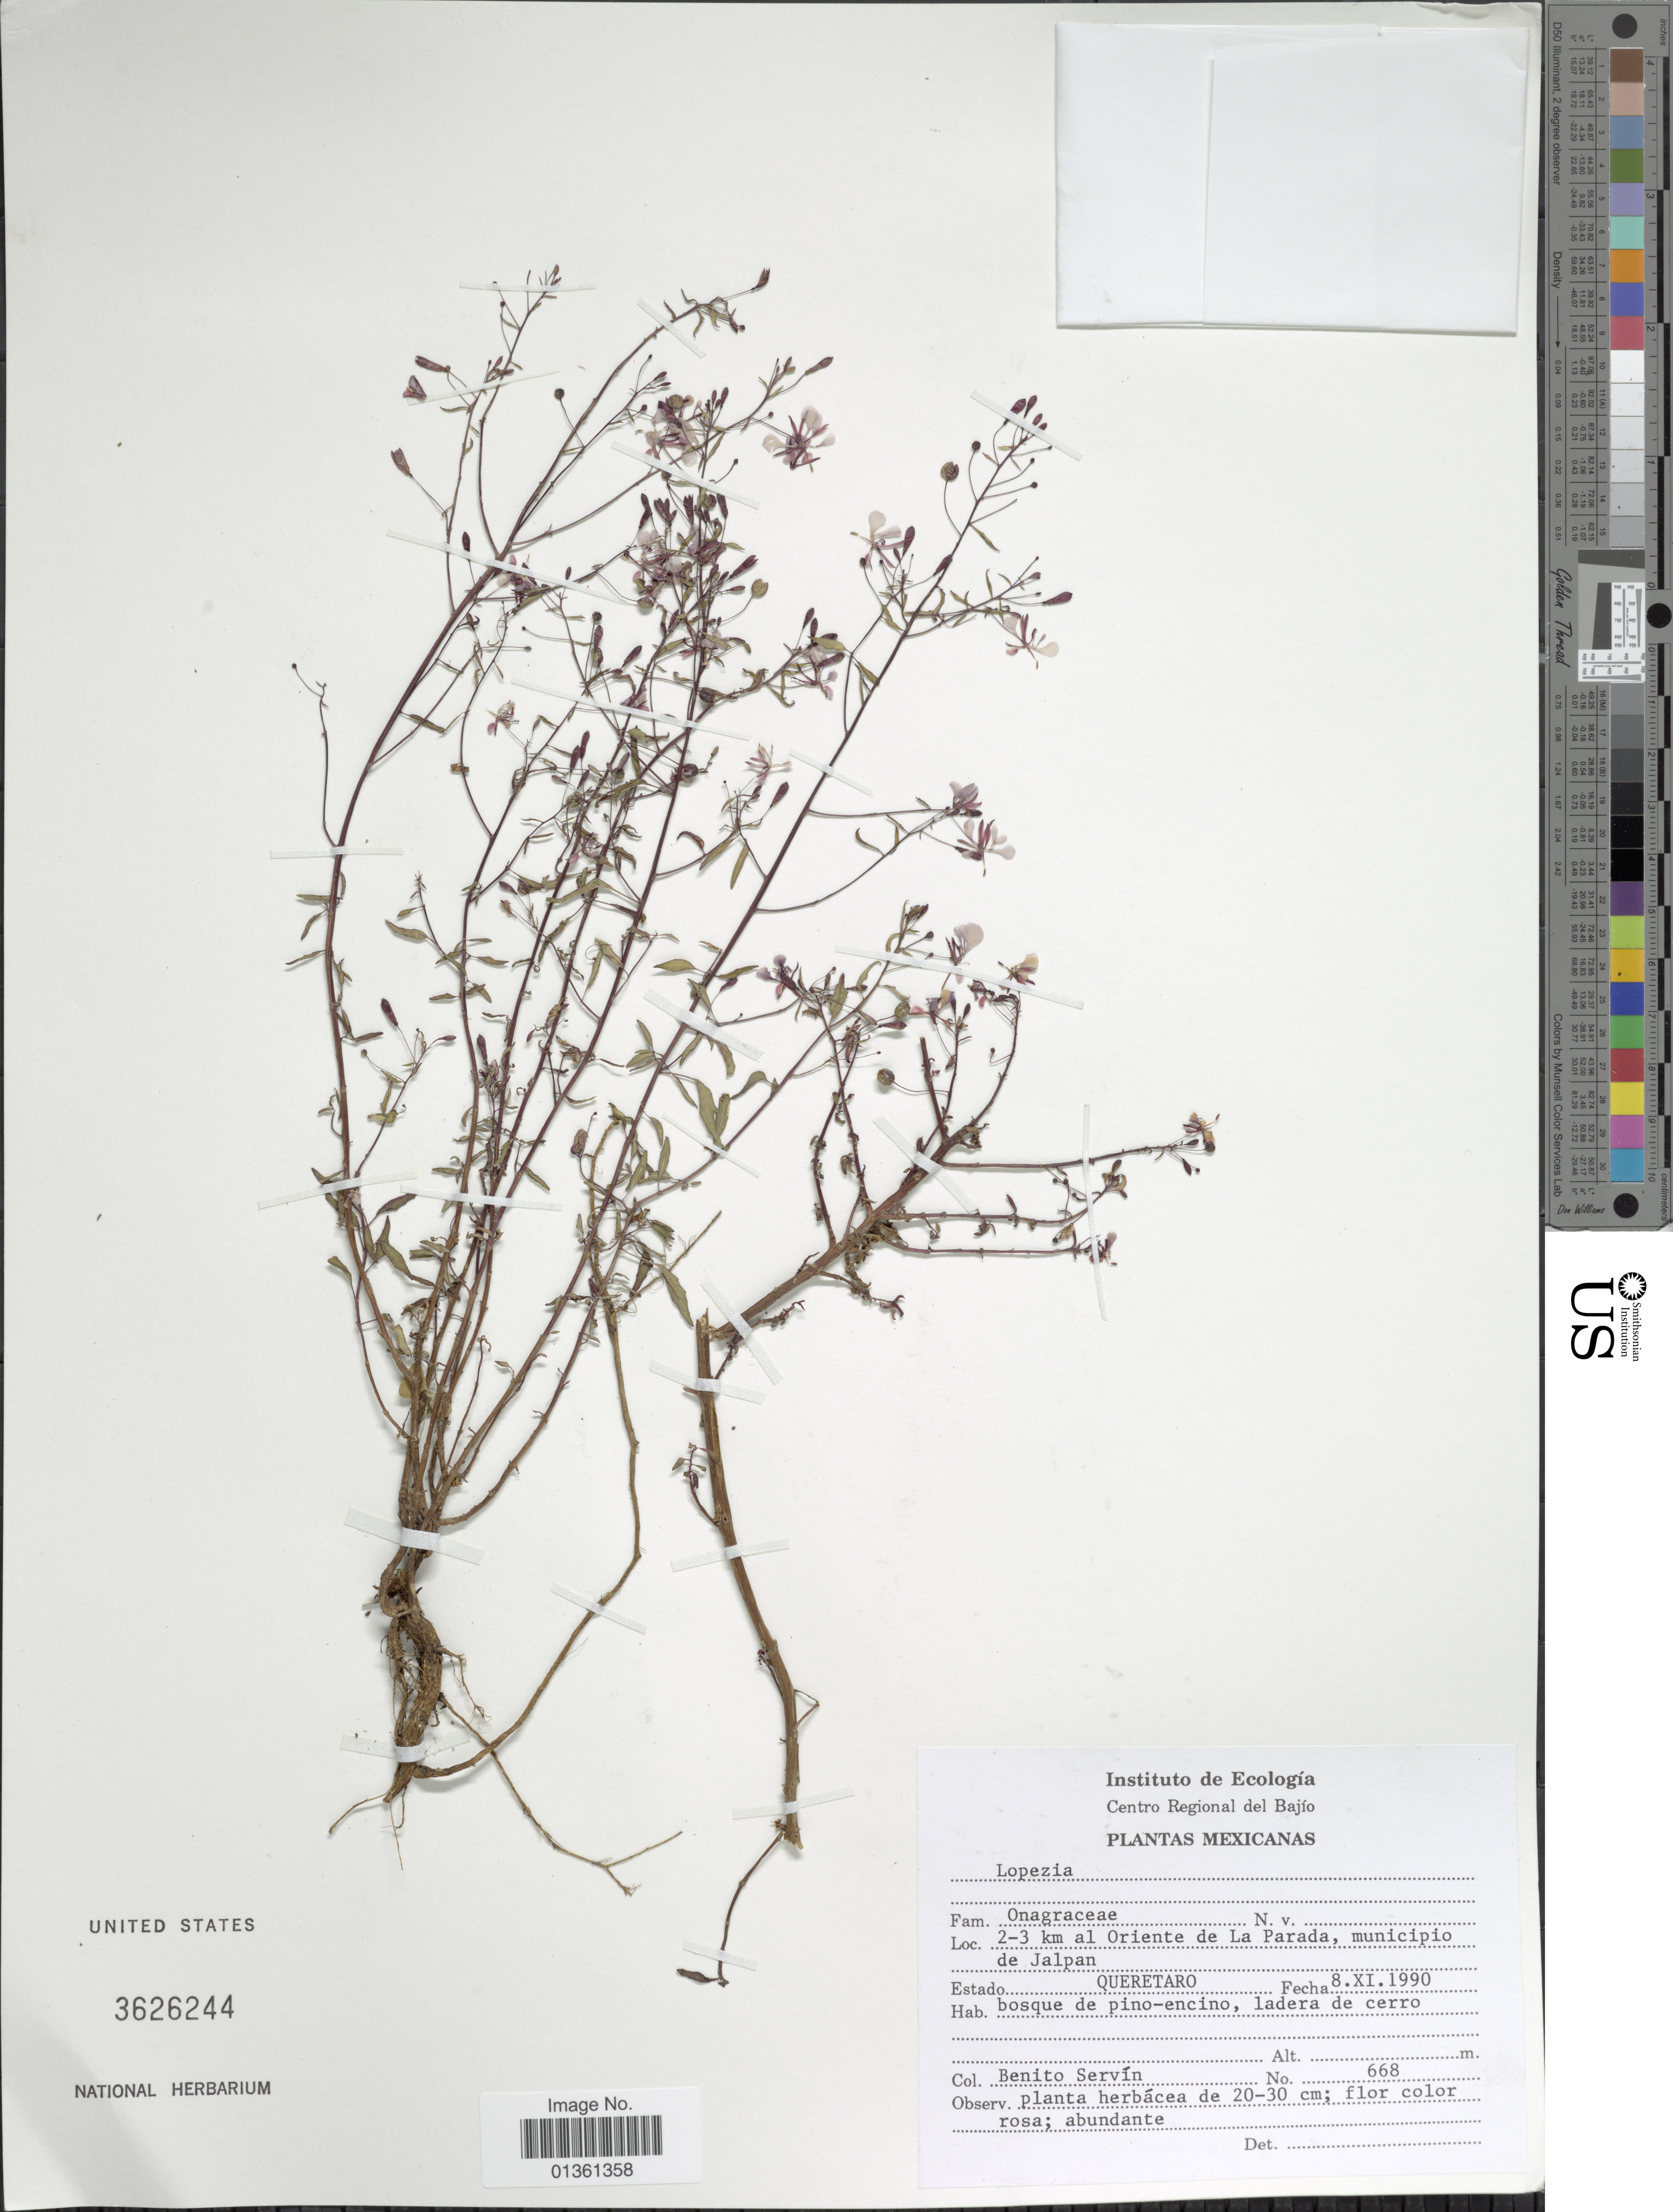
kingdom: Plantae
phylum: Tracheophyta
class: Magnoliopsida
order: Myrtales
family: Onagraceae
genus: Lopezia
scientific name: Lopezia sp.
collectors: B. Servín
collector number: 668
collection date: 1990-11-08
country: Mexico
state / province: Querétaro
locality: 2-3 km al Oriente de La Parada, municipio de Jalpan.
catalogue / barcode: US 3626244